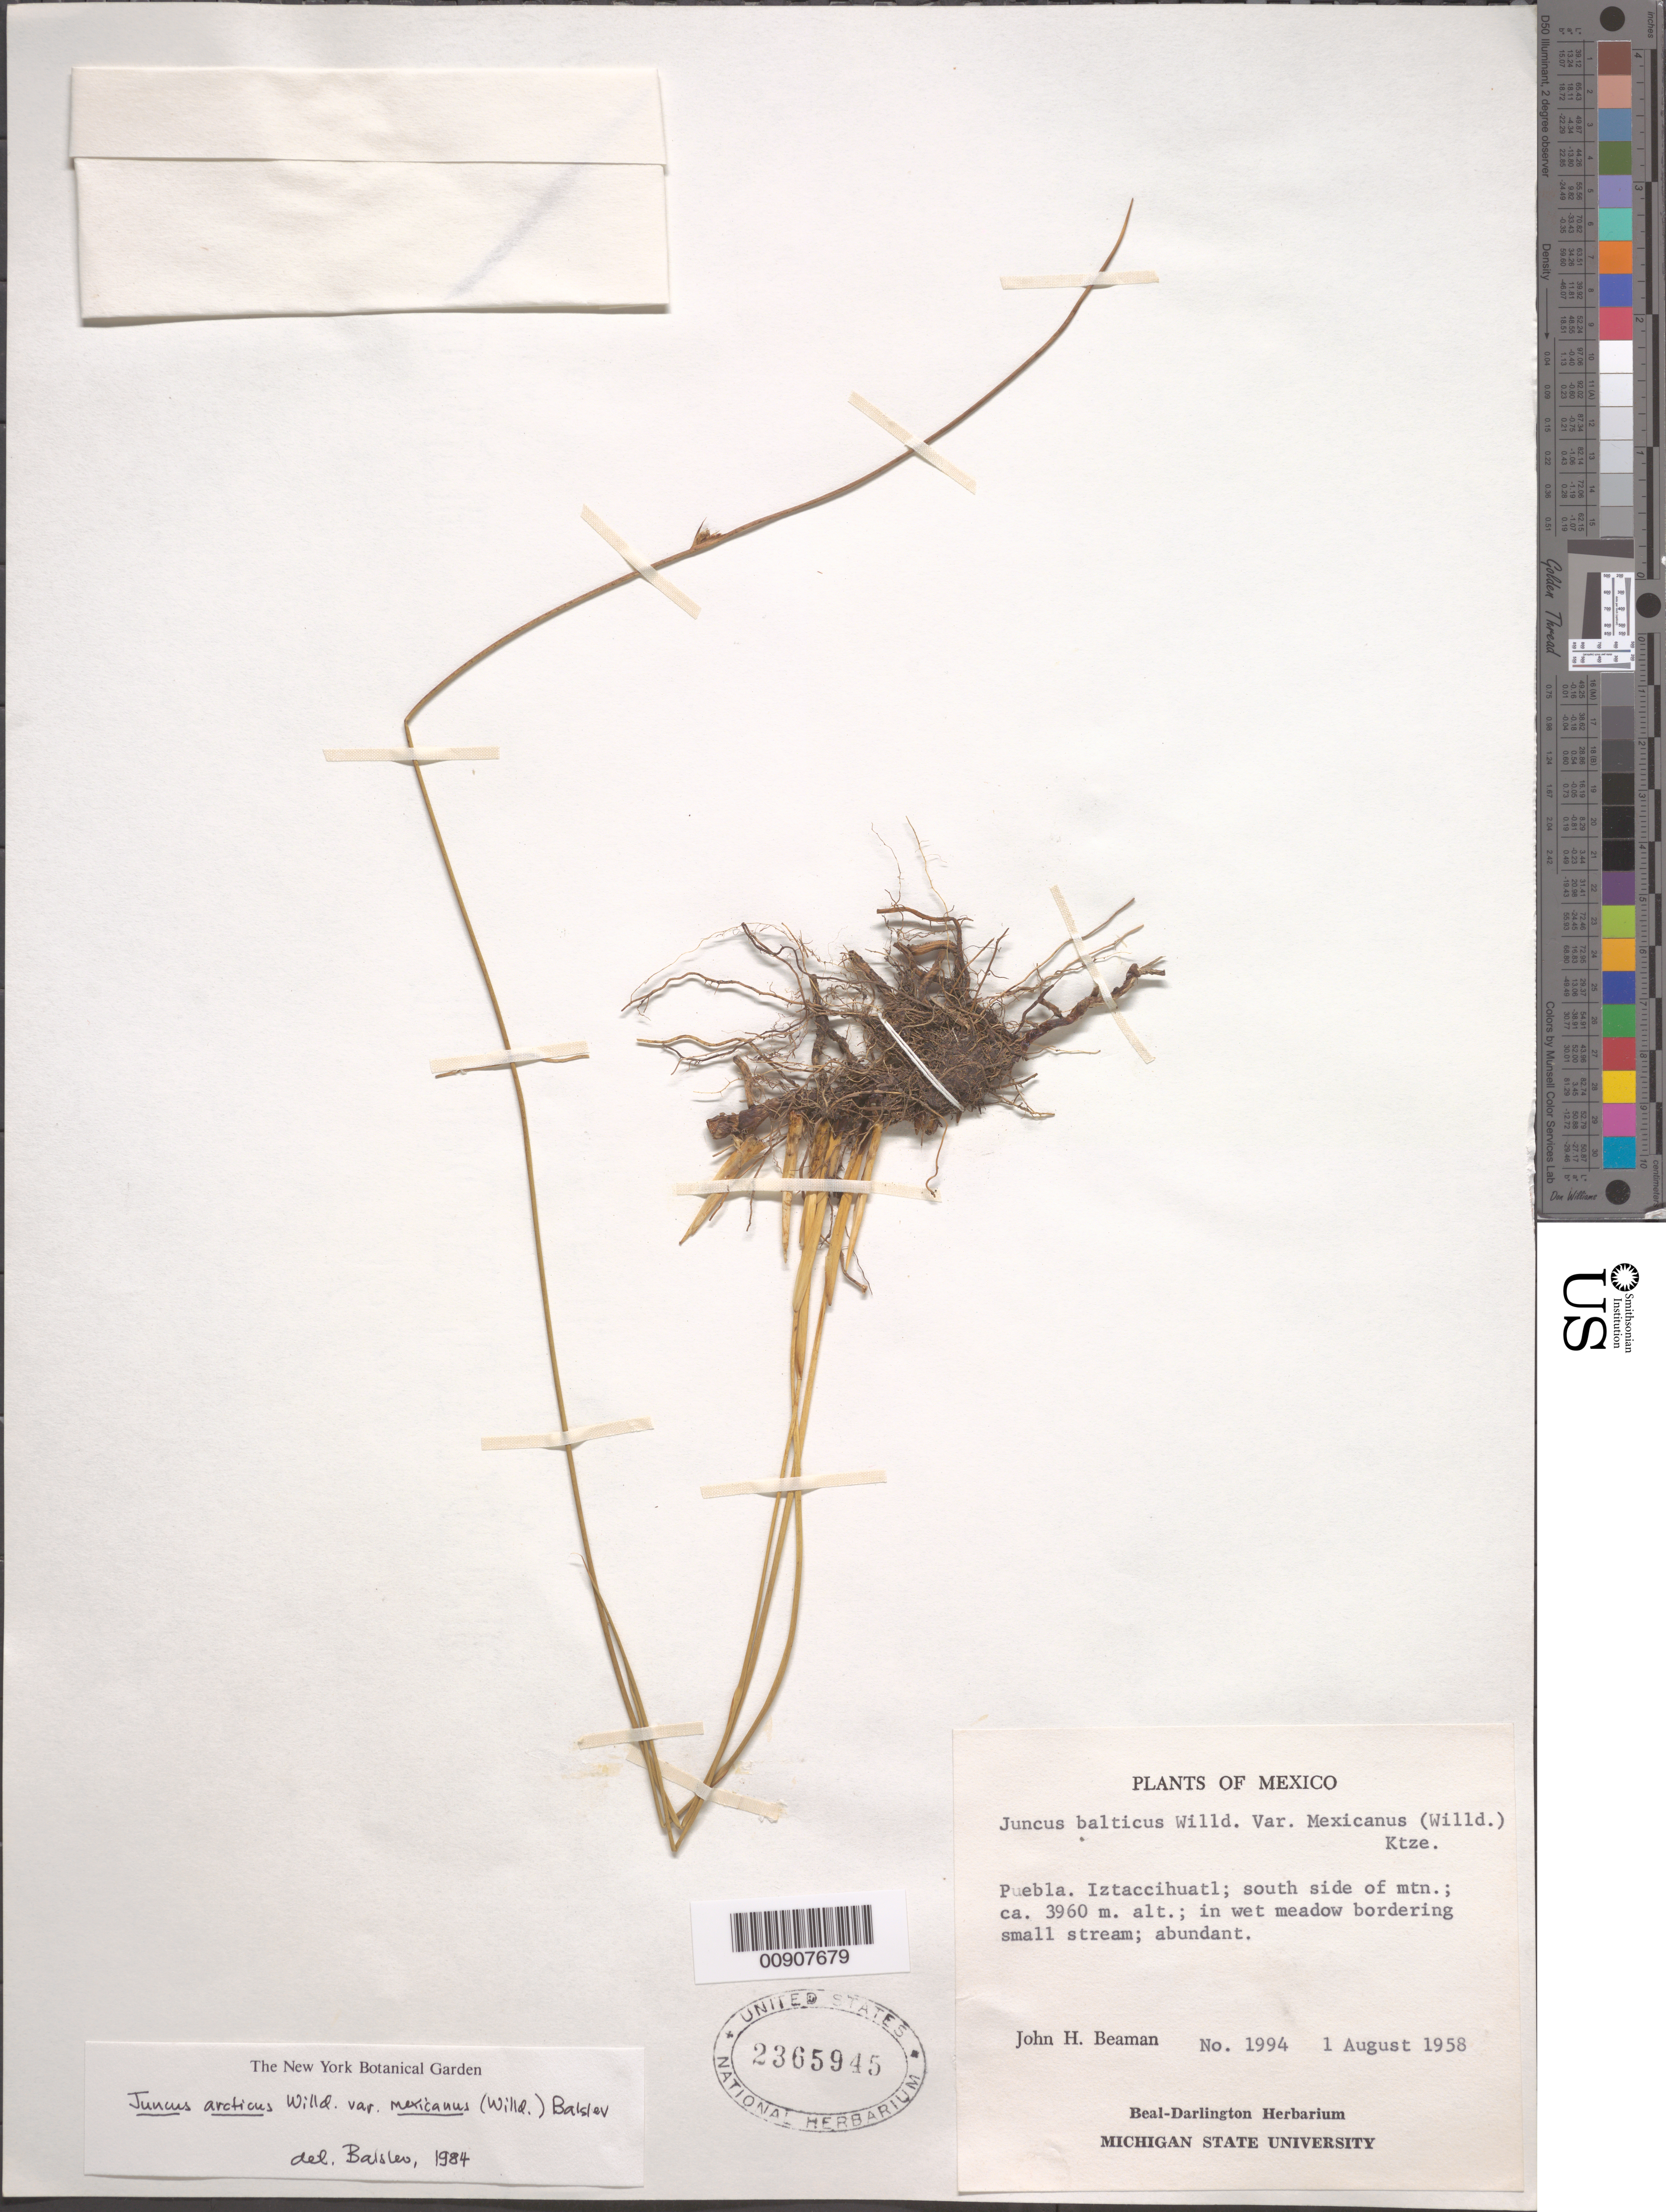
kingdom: Plantae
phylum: Tracheophyta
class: Liliopsida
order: Poales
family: Juncaceae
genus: Juncus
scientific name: Juncus arcticus var. mexicanus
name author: Willd.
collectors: J. H. Beaman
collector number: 1994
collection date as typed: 01 Aug 1958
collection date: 1958-08-01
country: Mexico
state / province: Puebla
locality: Puebla. Iztaccihuatl; south side of mtn.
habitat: In wet meadow bordering small stream.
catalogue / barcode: US 2365945